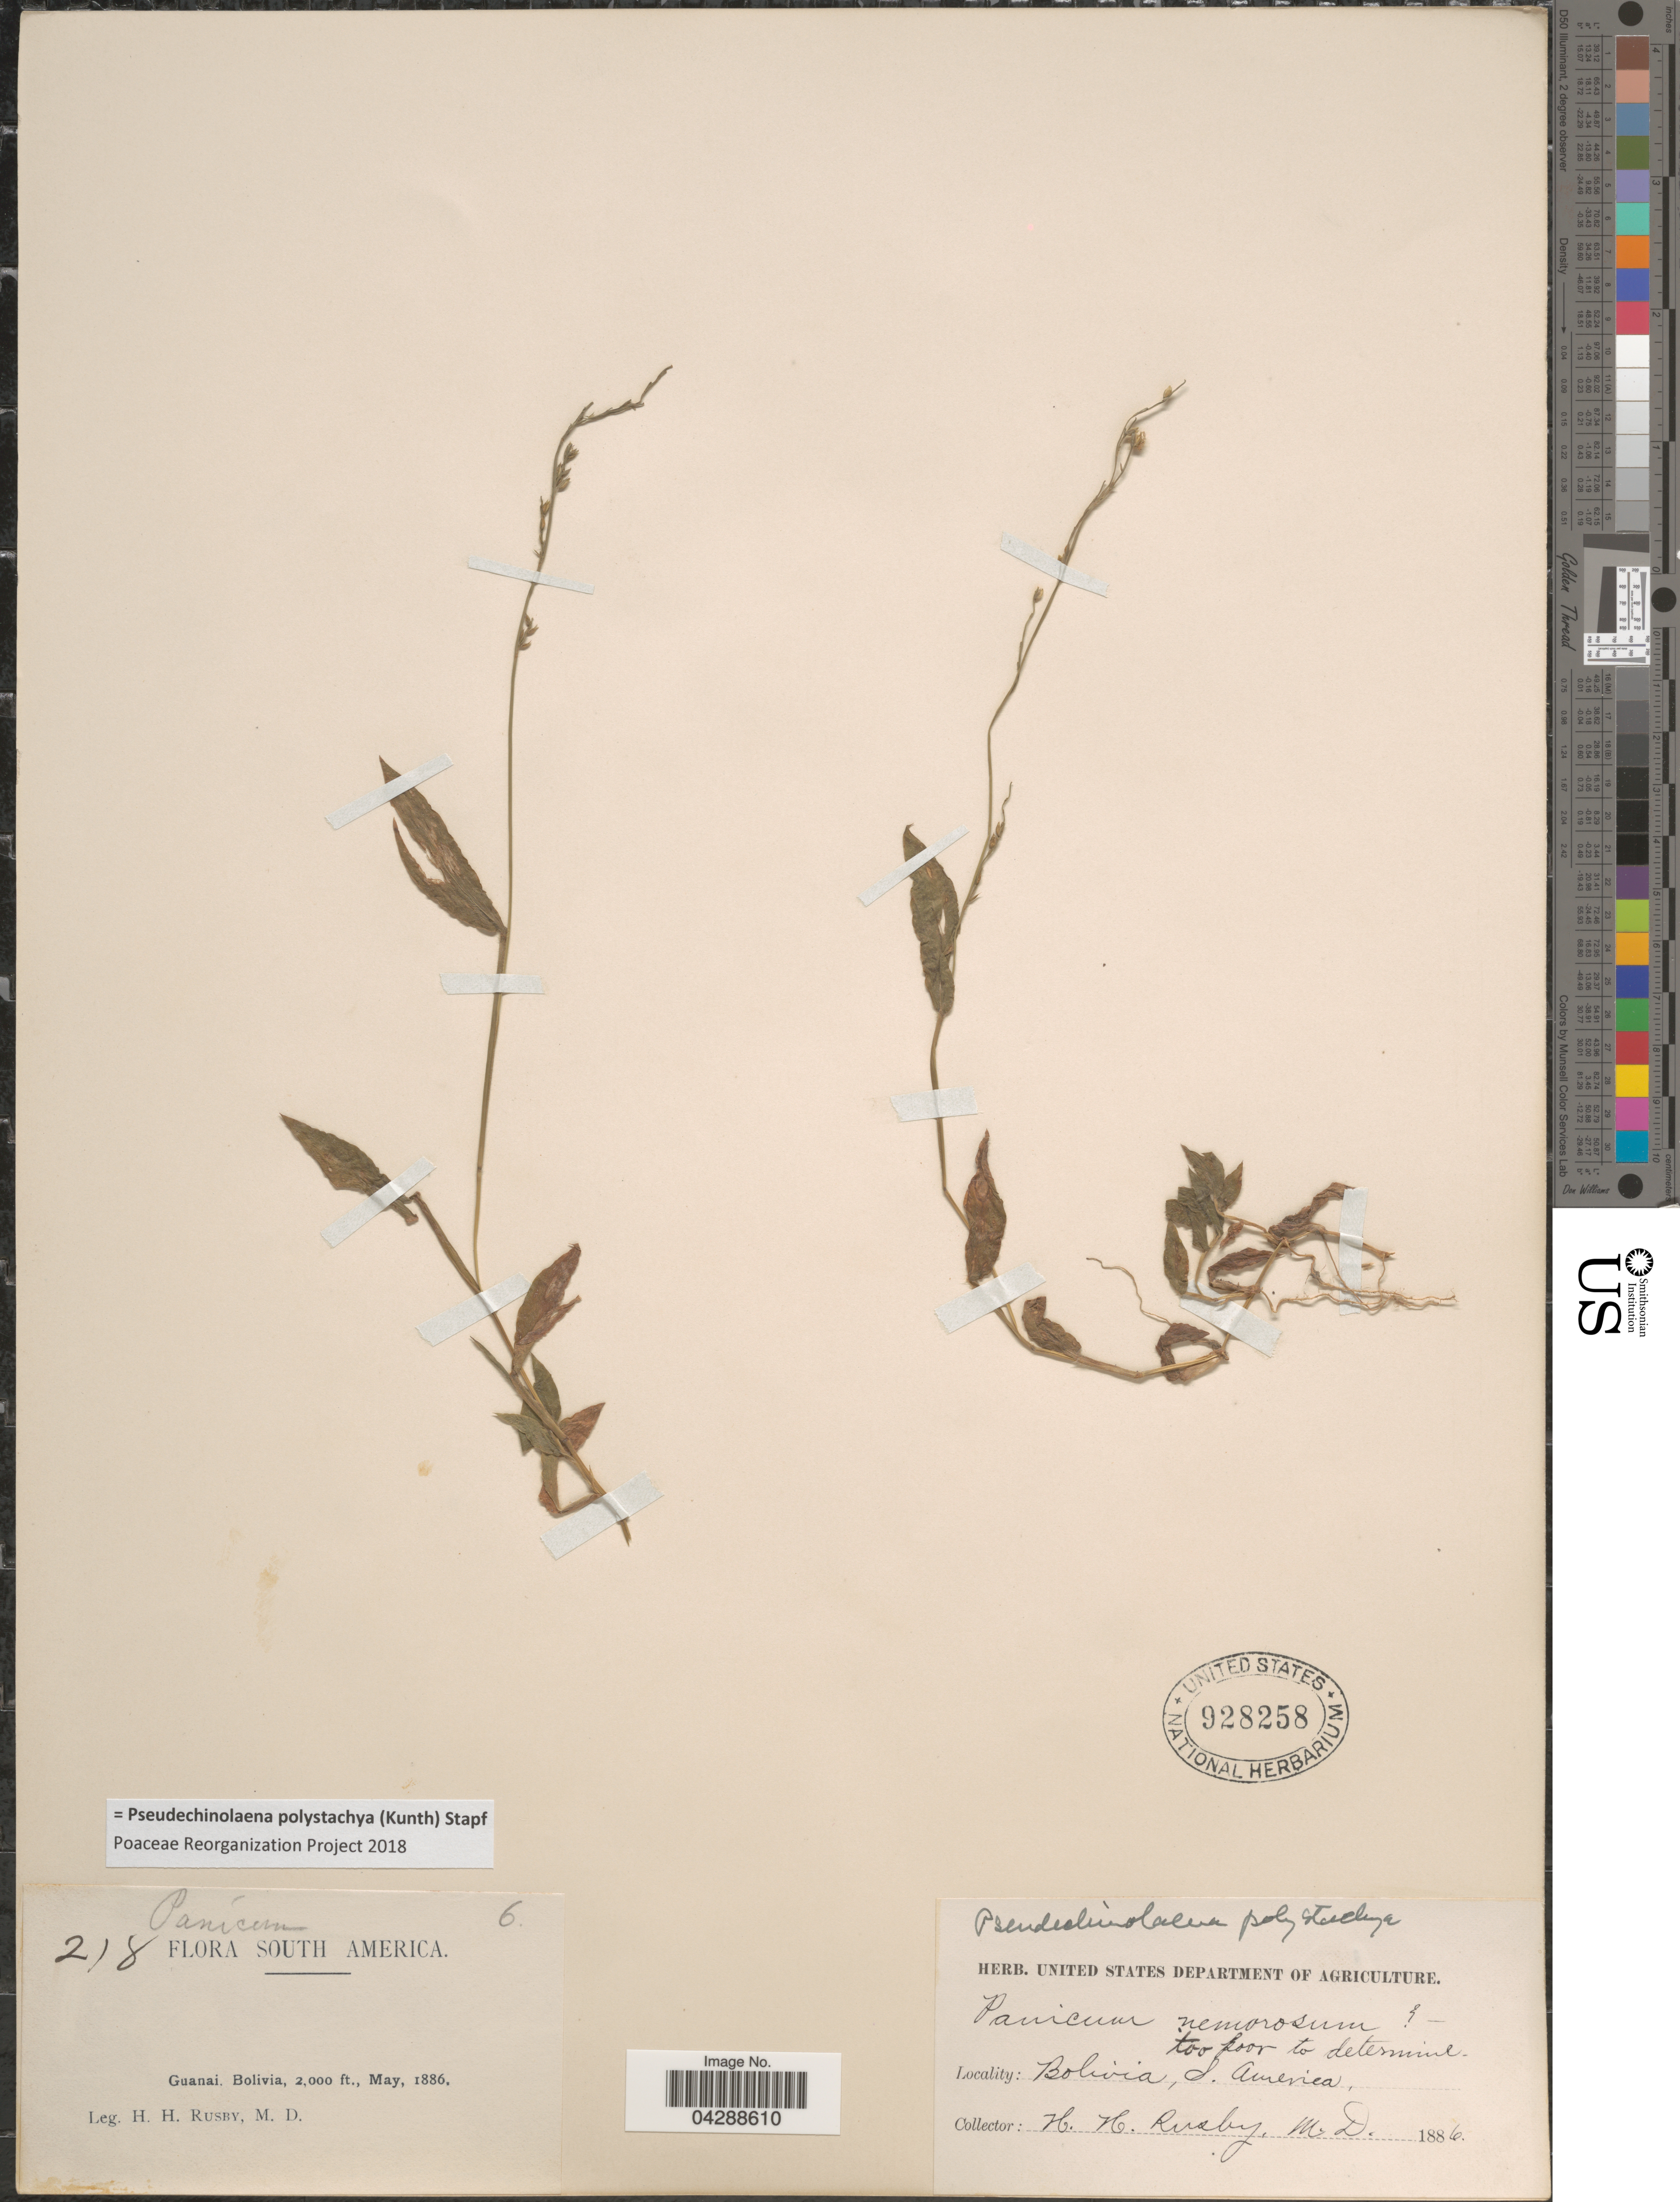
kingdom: Plantae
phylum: Tracheophyta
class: Liliopsida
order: Poales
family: Poaceae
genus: Pseudechinolaena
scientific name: Pseudechinolaena polystachya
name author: (Kunth) Stapf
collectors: H. H. Rusby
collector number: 218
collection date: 1886-05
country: Bolivia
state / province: La Páz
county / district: Larecaja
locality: Guanay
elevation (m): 610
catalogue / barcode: US 928258